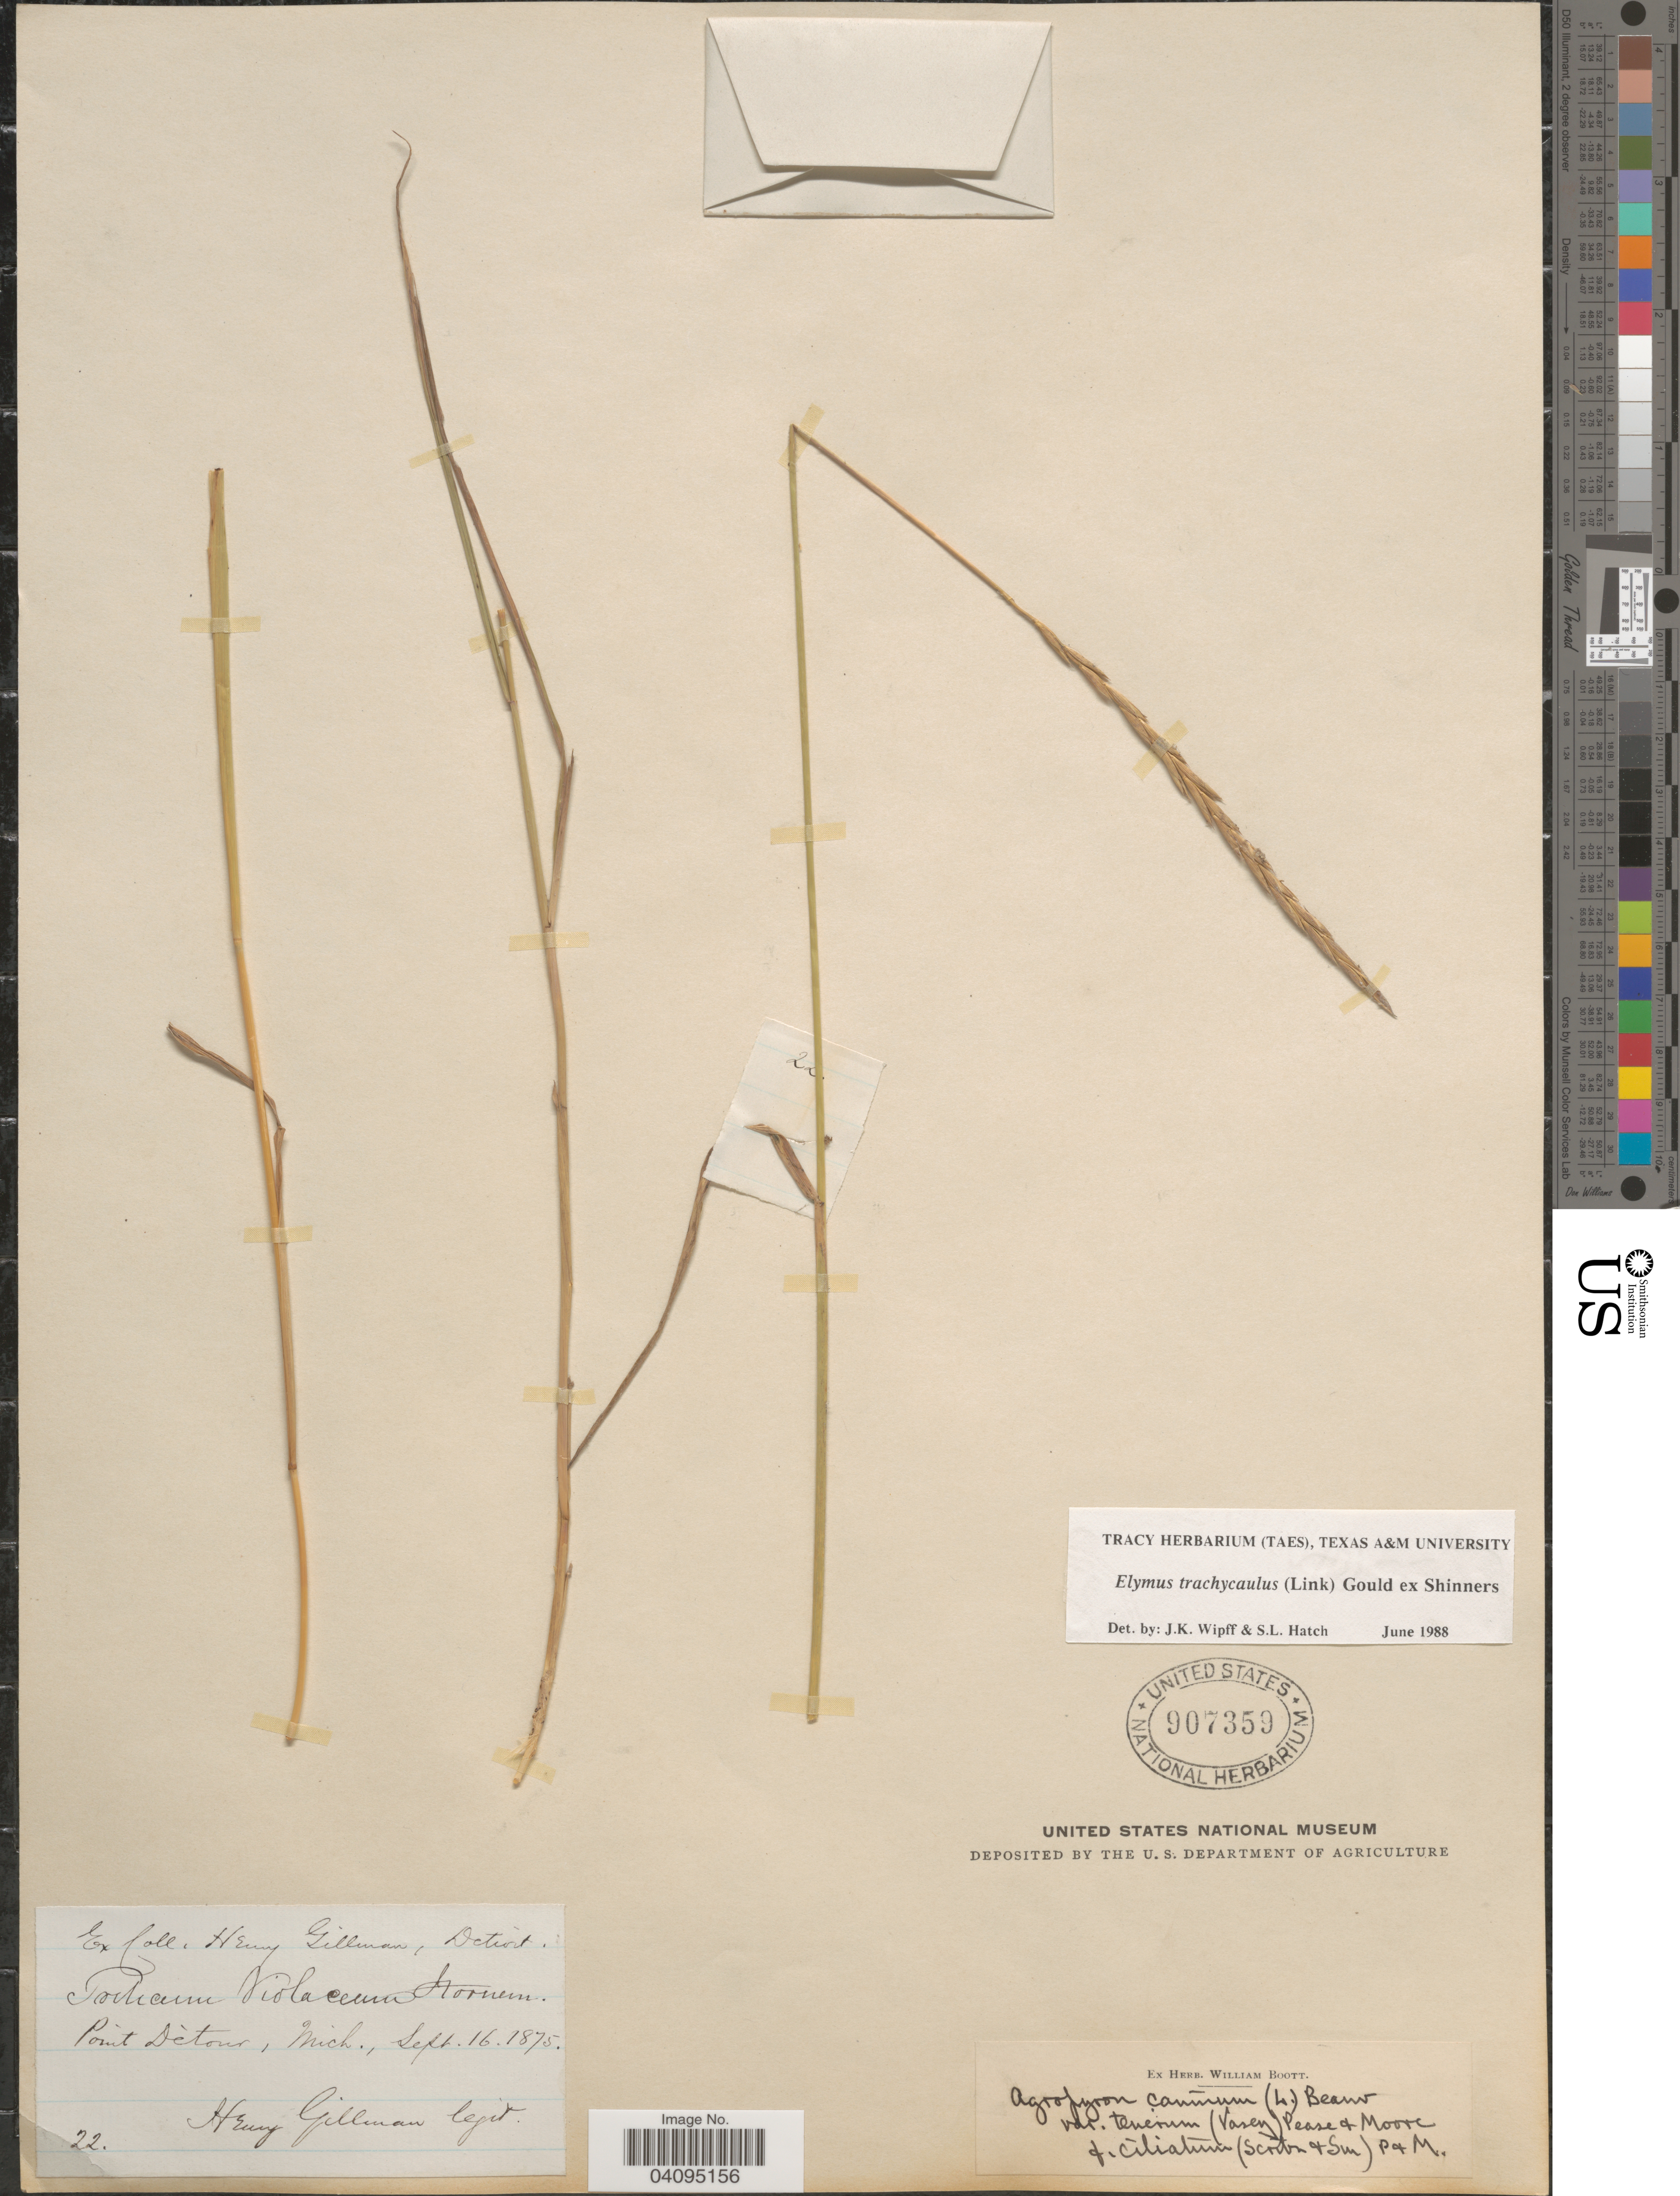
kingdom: Plantae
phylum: Tracheophyta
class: Liliopsida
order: Poales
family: Poaceae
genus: Elymus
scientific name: Elymus trachycaulus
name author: (Link) Gould ex Shinners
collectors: H. Gillman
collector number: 22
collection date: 1875-09-16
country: United States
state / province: Michigan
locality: Point Detour.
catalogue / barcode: US 907359